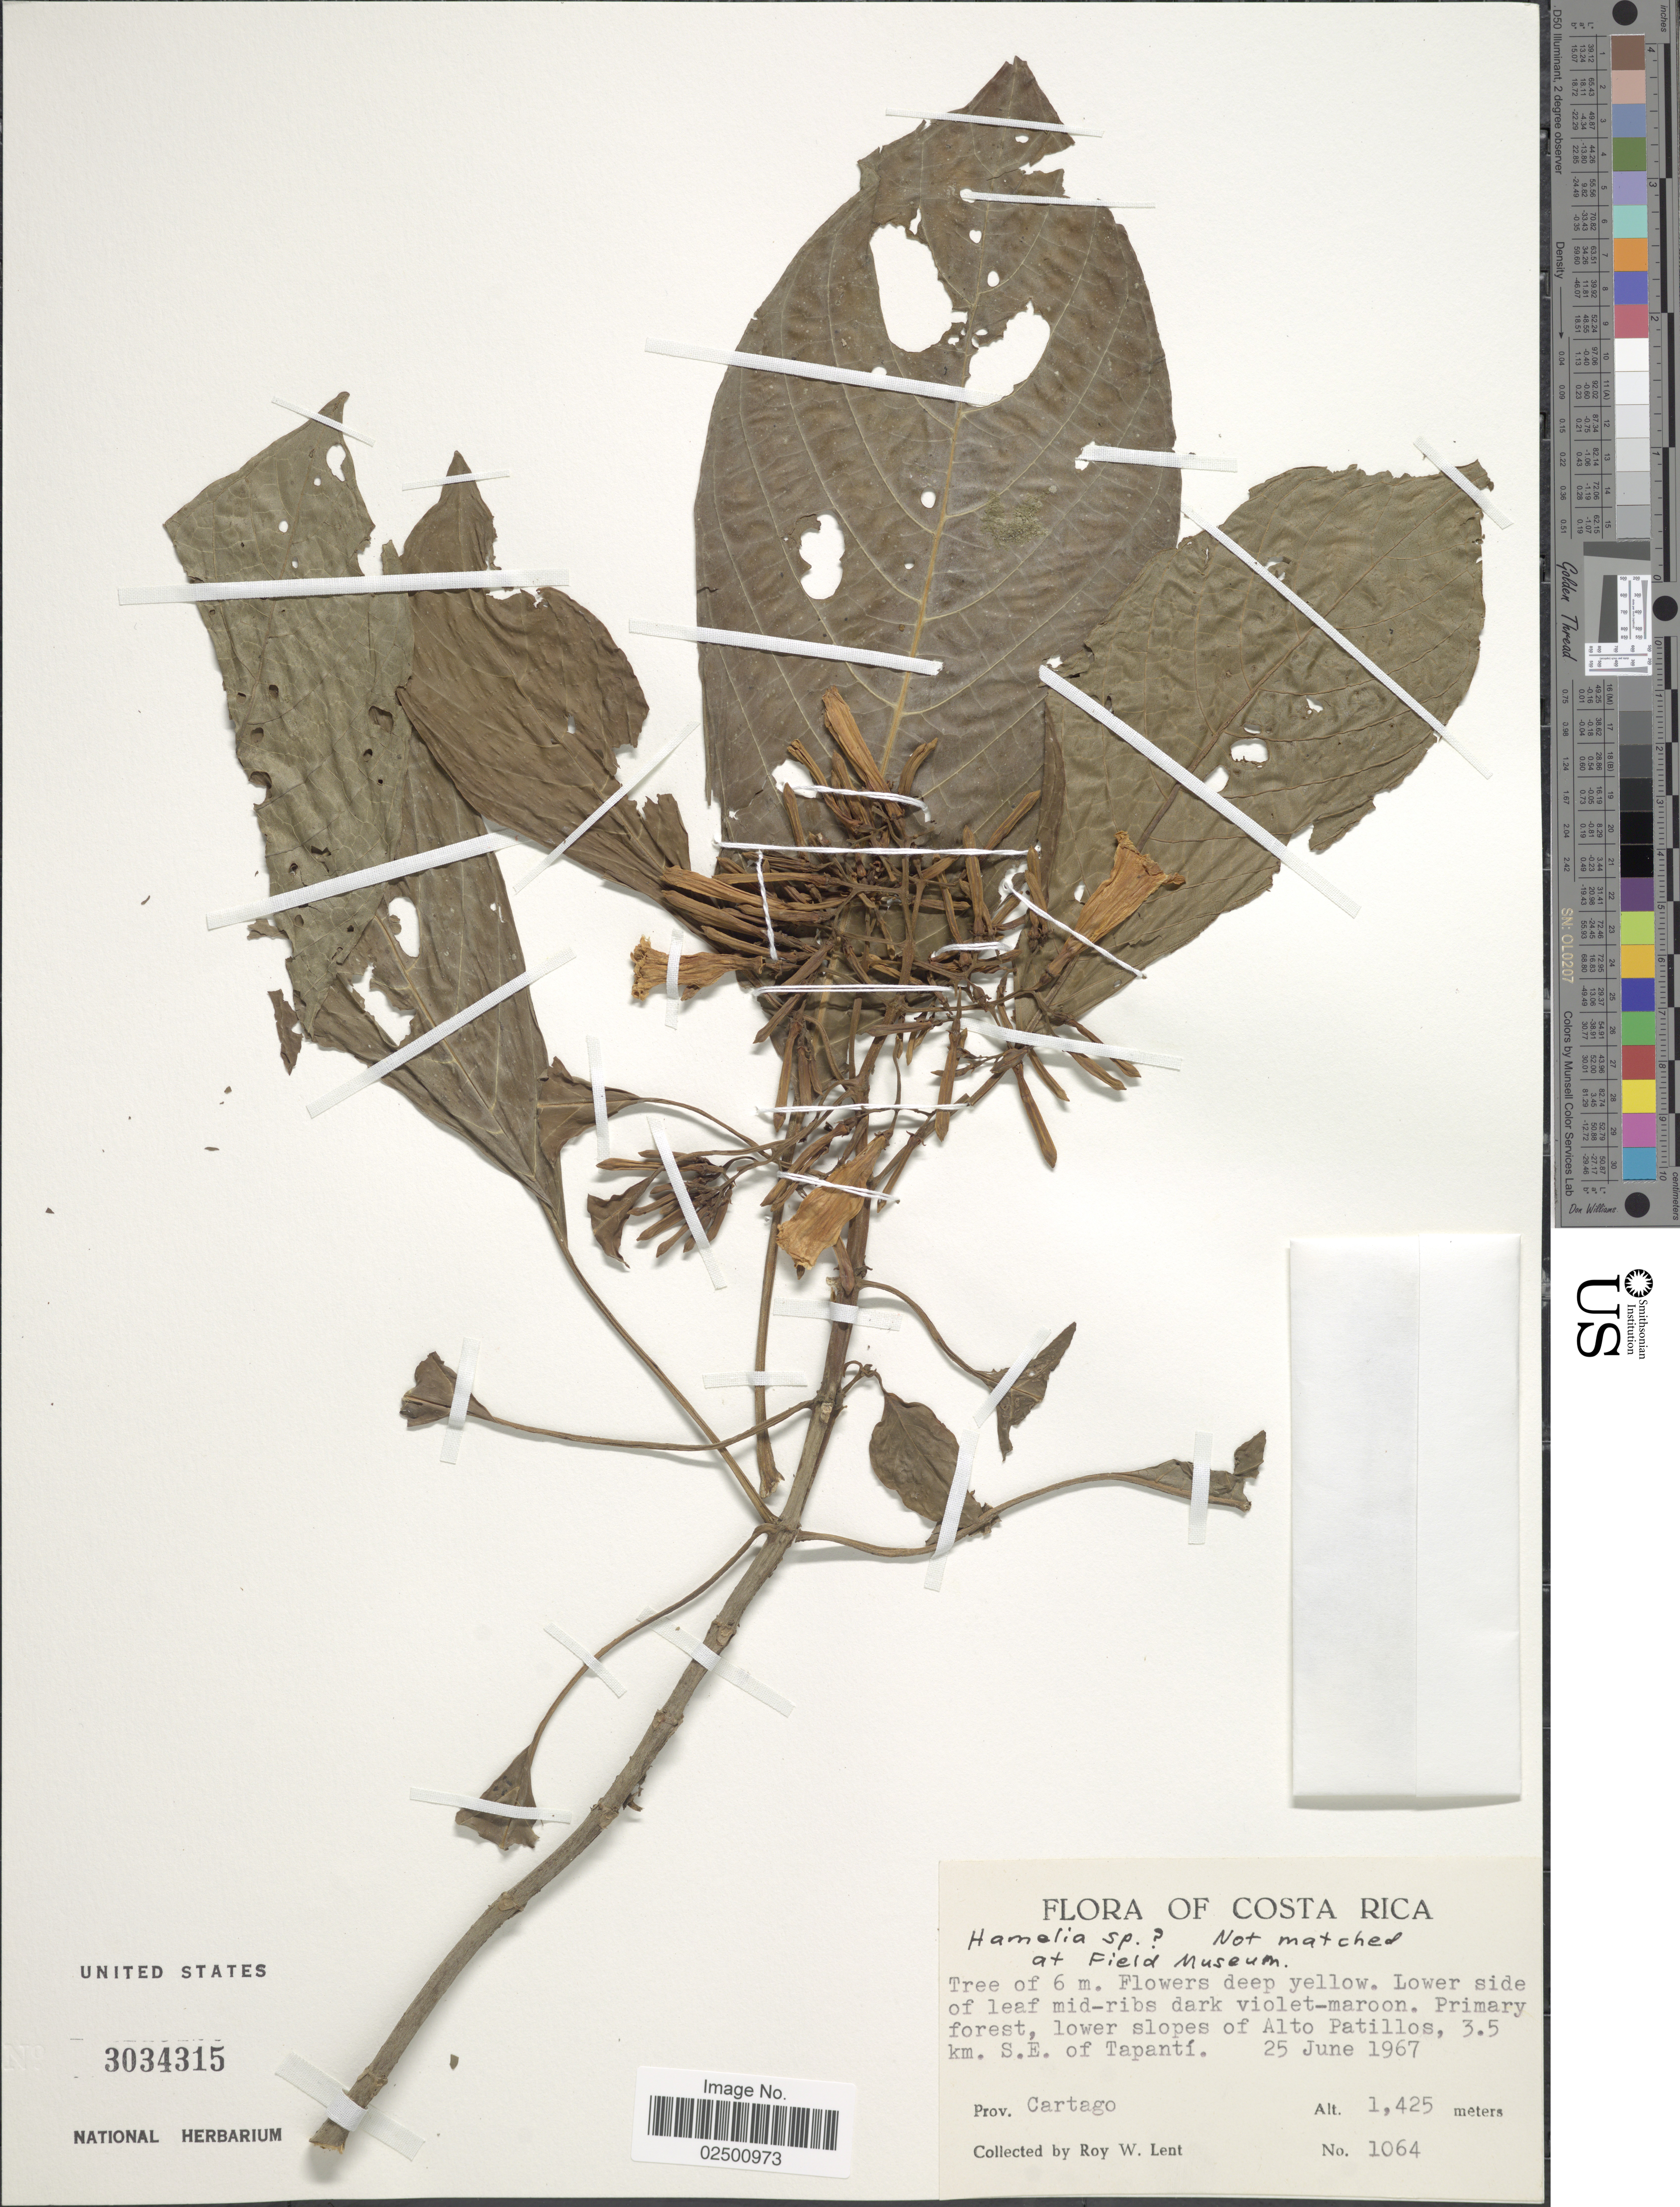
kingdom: Plantae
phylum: Tracheophyta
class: Magnoliopsida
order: Gentianales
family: Rubiaceae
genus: Hamelia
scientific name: Hamelia sp.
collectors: R. W. Lent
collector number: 1064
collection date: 1967-06-25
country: Costa Rica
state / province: Cartago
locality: Primary forest, lower slopes of Alto Patillos, 3.5 km. S.E. of Tapanti. Prov. Cartago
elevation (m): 1425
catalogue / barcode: US 3034315